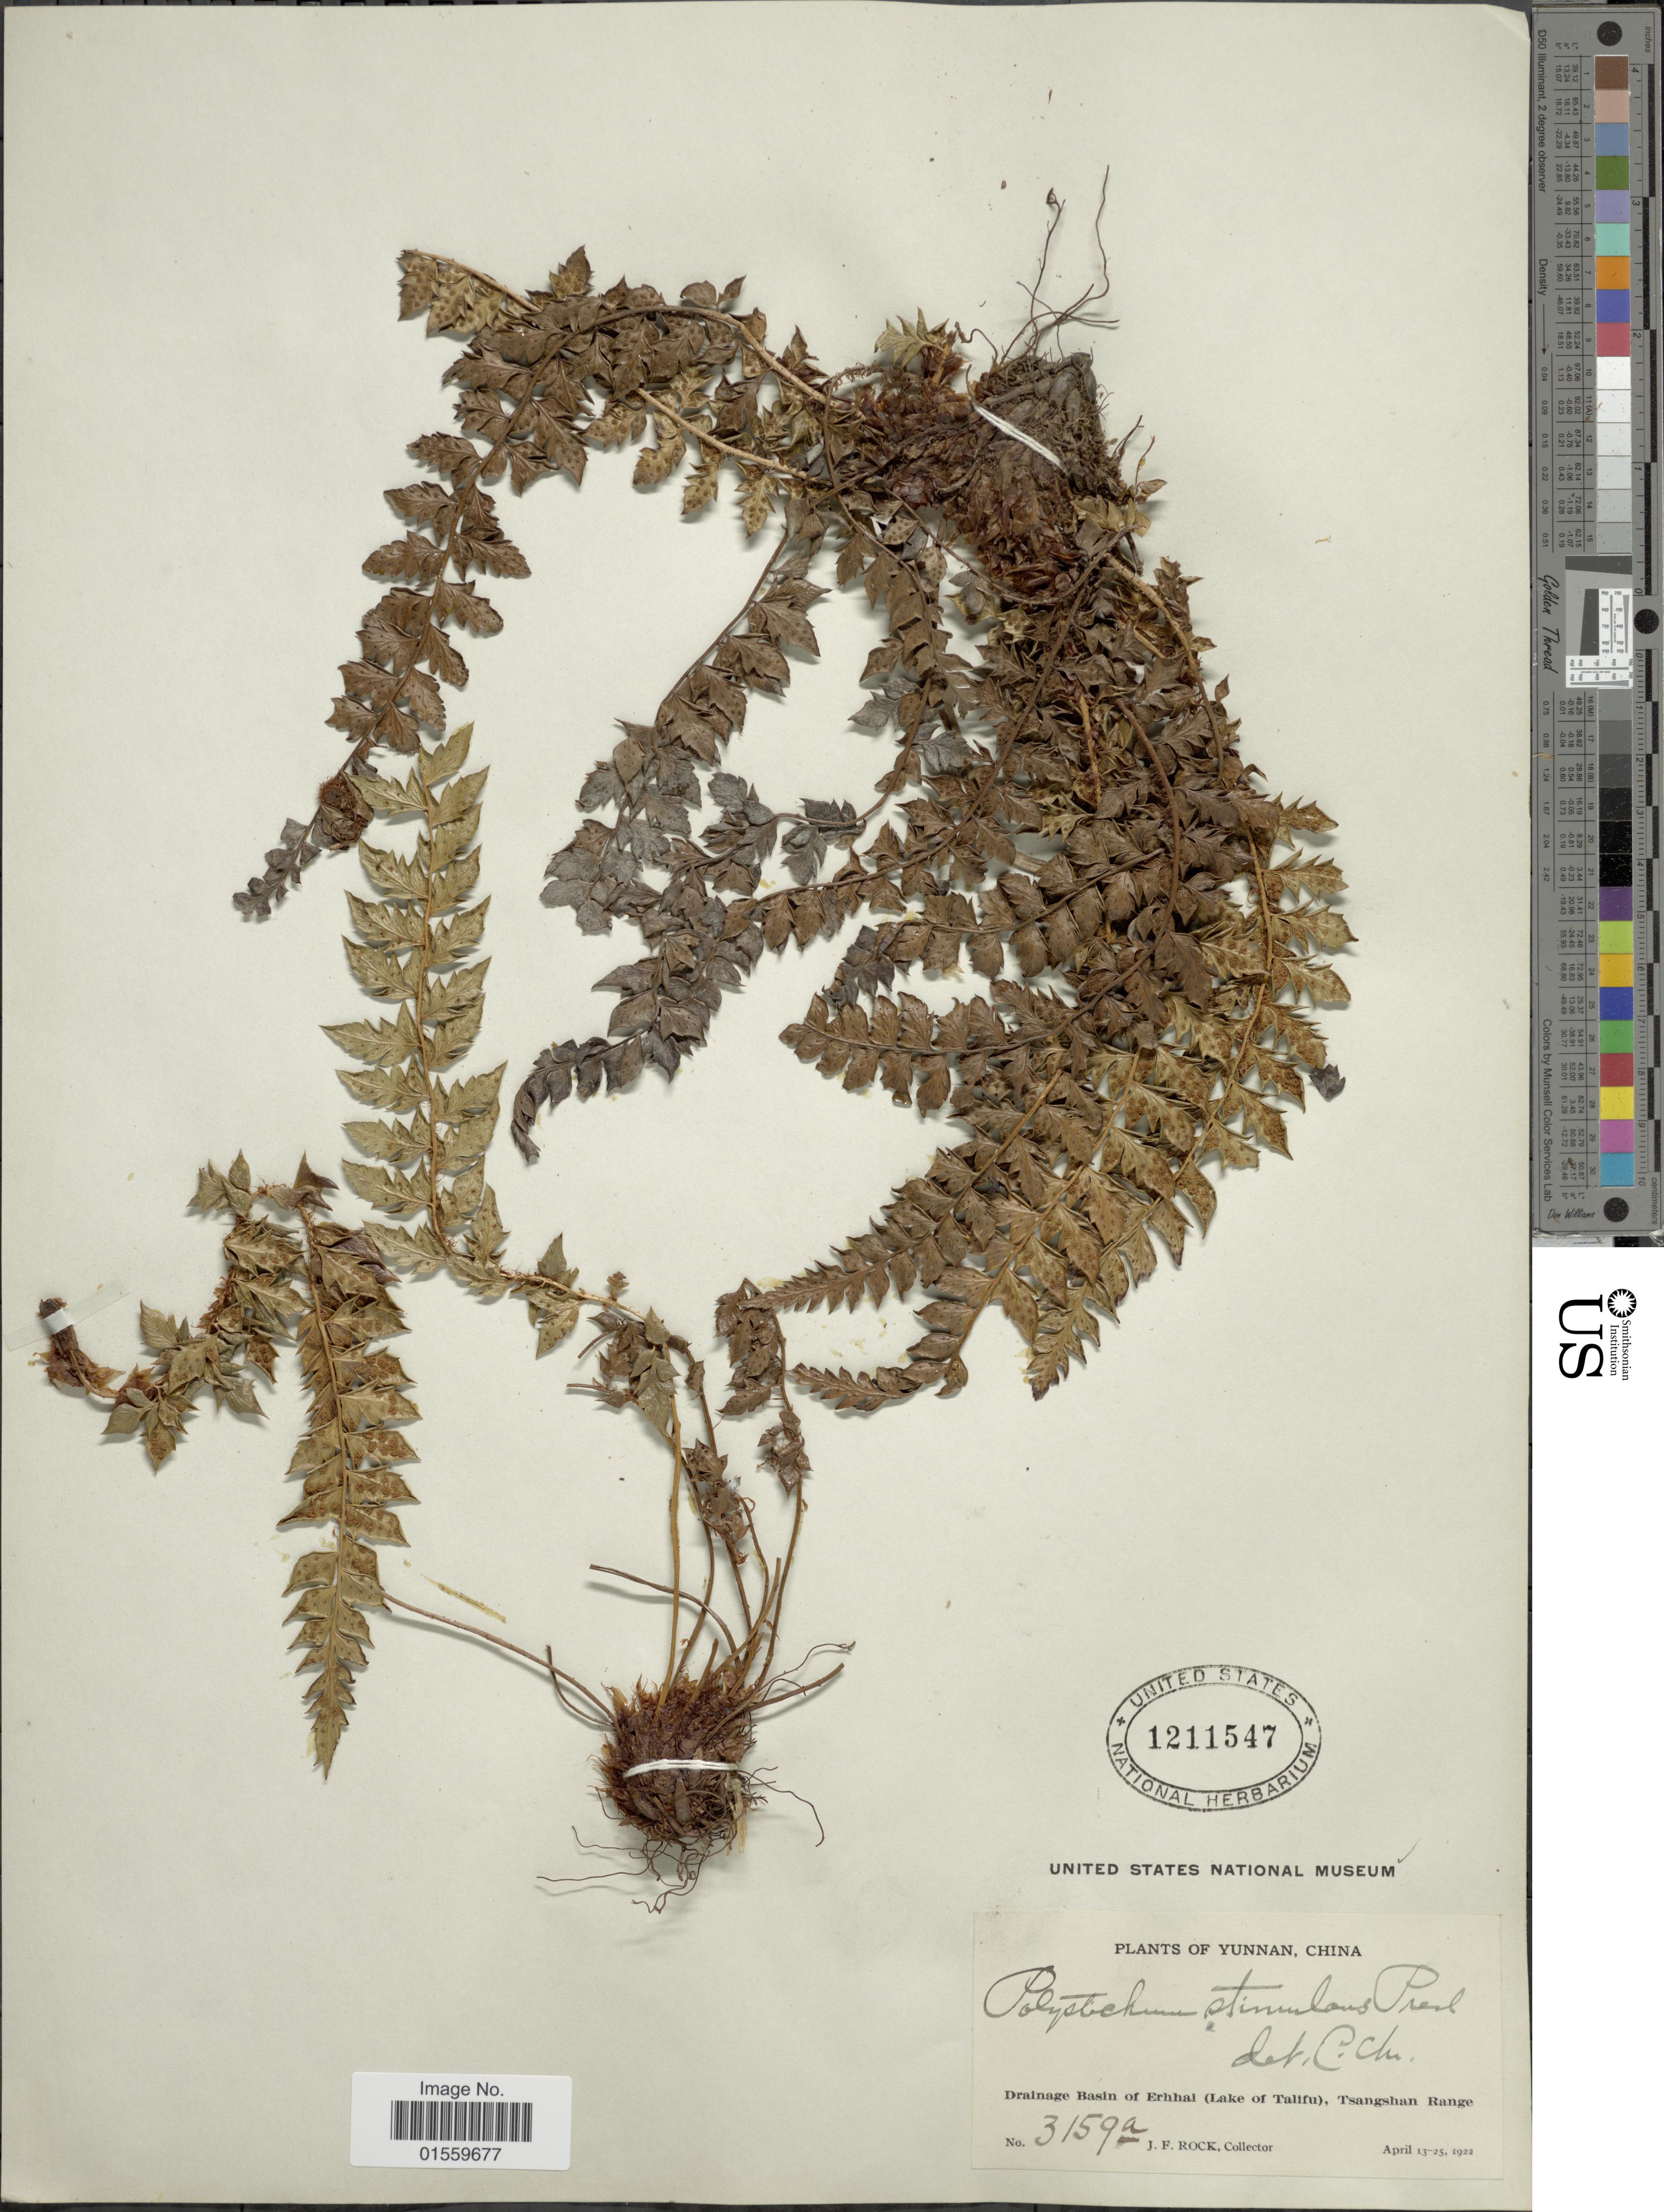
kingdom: Plantae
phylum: Tracheophyta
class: Polypodiopsida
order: Polypodiales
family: Dryopteridaceae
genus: Polystichum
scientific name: Polystichum stimulans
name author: (Kunze ex Mett.) Bedd.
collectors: J. Rock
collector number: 3159a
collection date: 1922-04-13/1922-04-25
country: China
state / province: Yunnan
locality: Drainage Basin of Erhhai (Lake of Talifu), Tsangshang Range.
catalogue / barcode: US 1211547